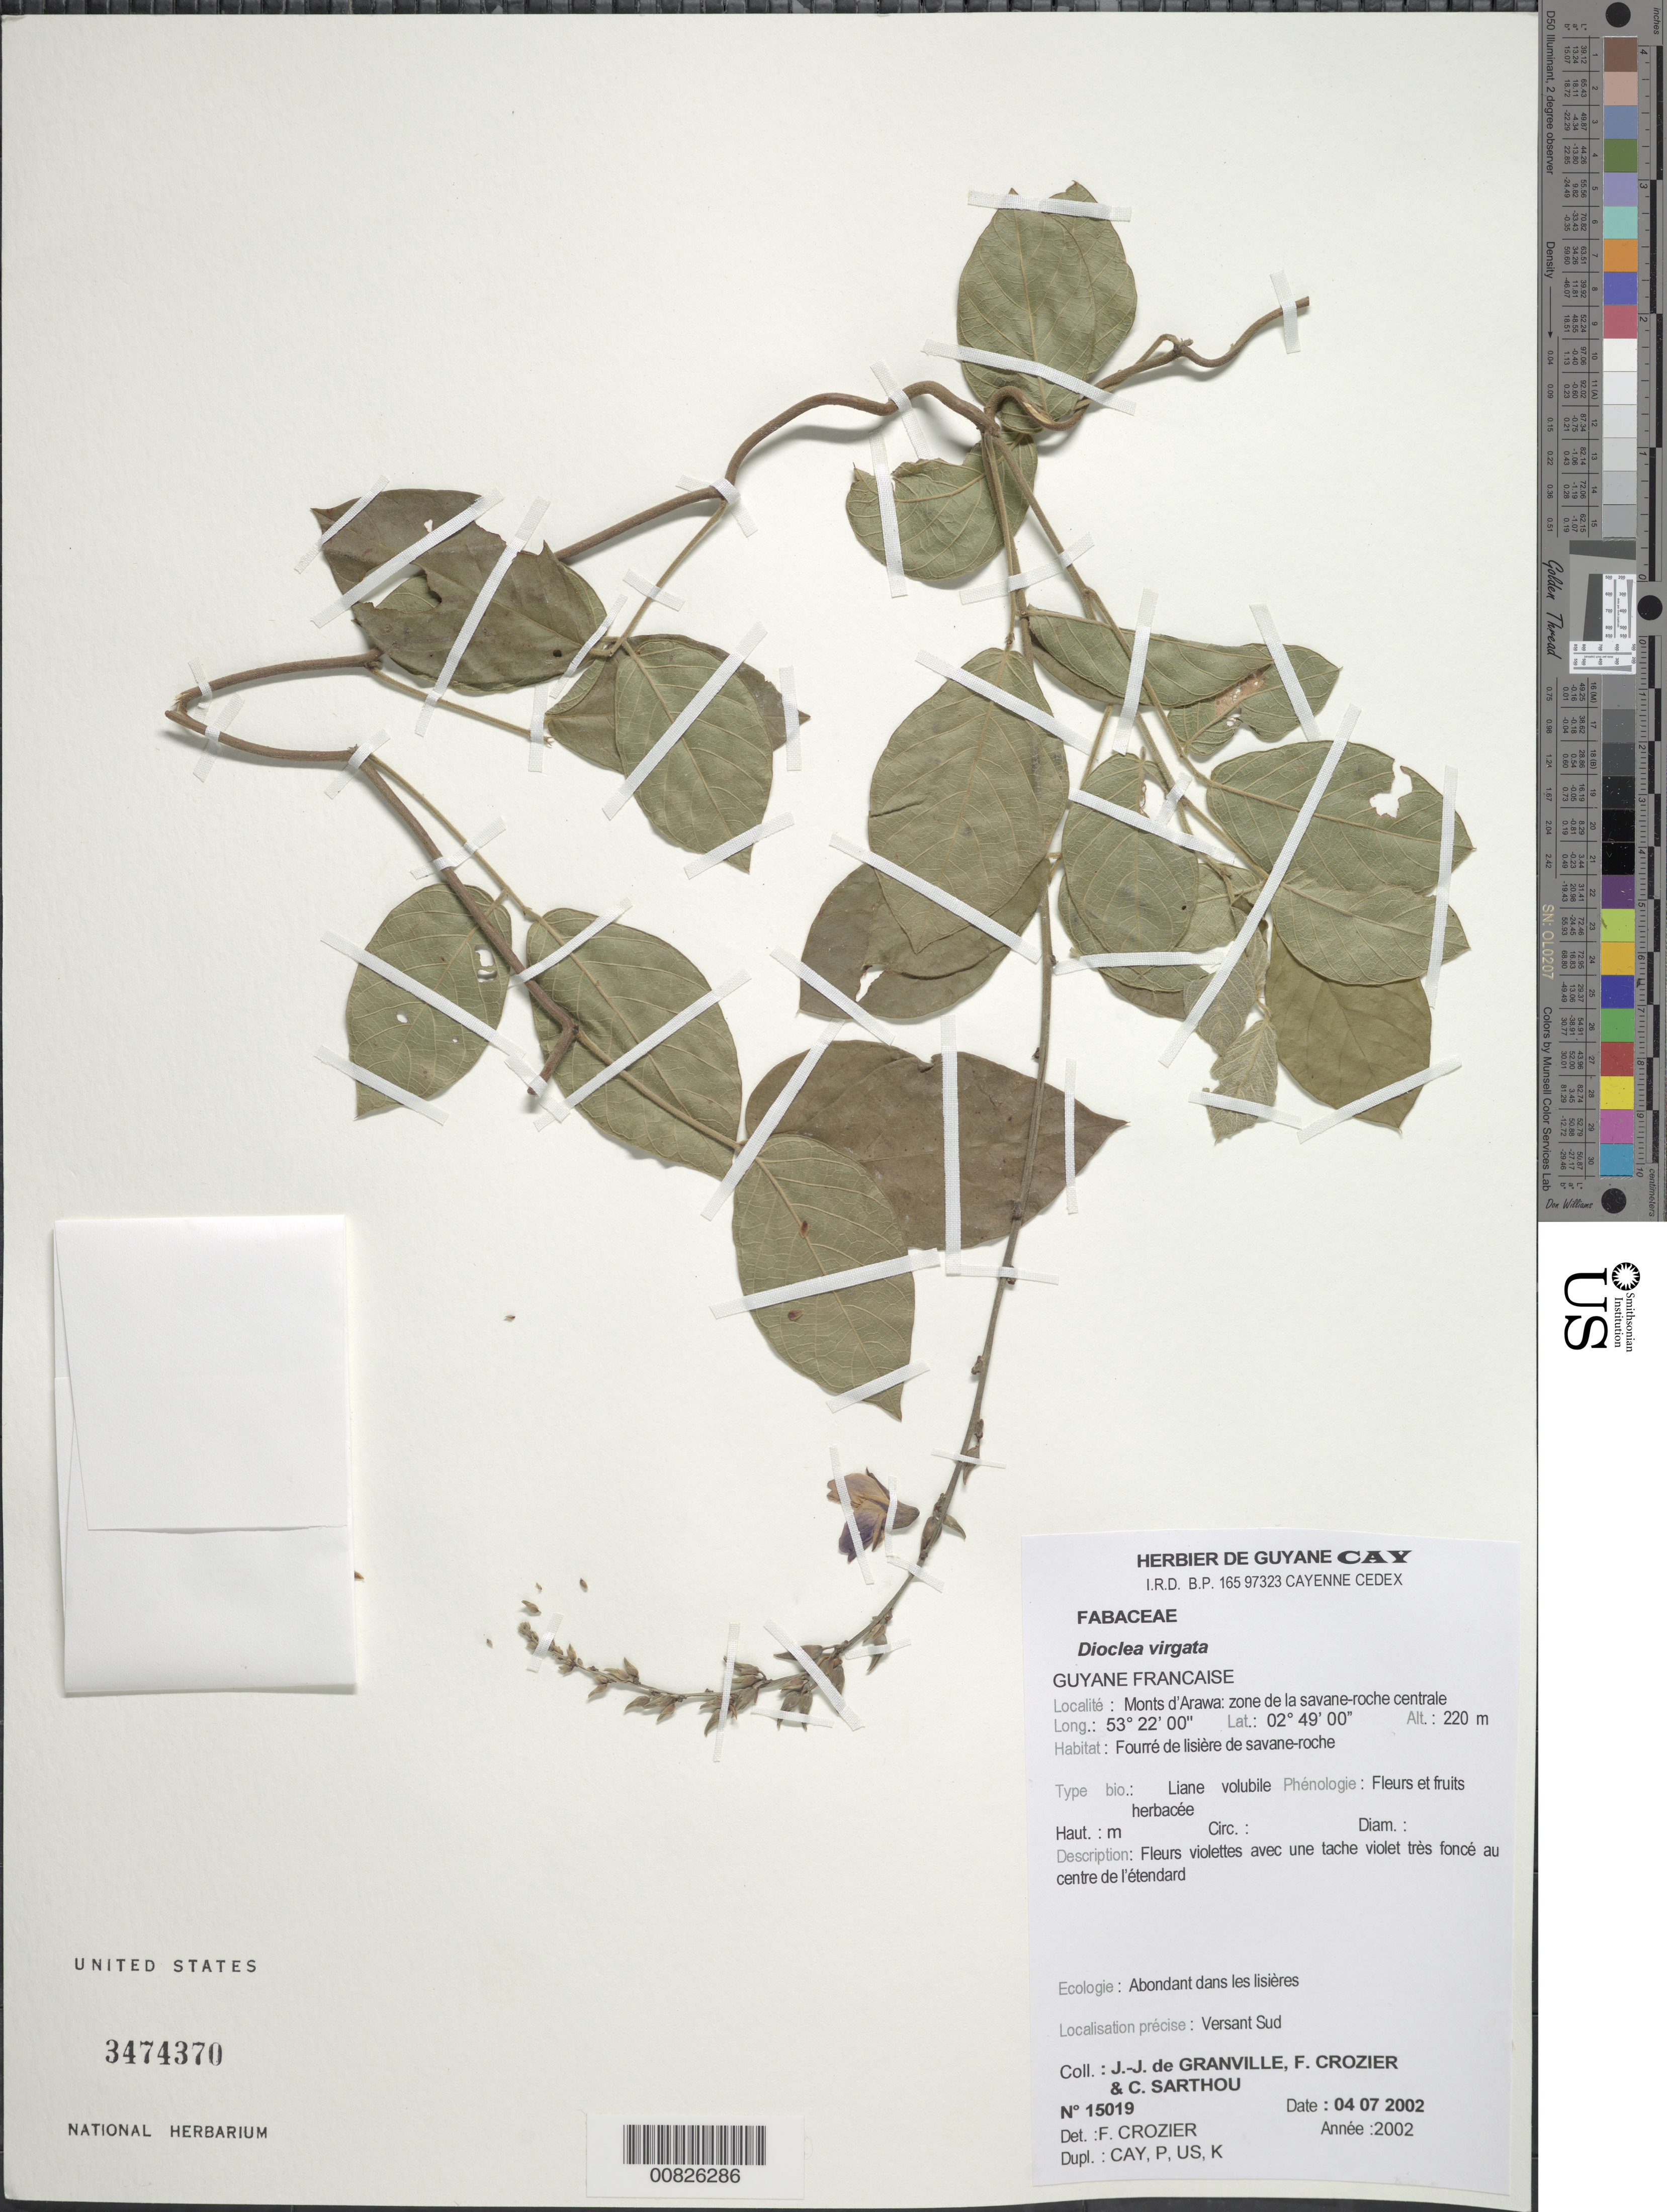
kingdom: Plantae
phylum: Tracheophyta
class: Magnoliopsida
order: Fabales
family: Fabaceae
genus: Dioclea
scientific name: Dioclea virgata var. virgata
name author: (Rich.) Amshoff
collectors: J.-J. de Granville, F. Crozier & C. Sarthou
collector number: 15019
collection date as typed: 4-Jul-02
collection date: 2002-07-04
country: French Guiana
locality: Monts d'Arawa, zone de la savane-roche centrale, versant Sud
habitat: Fourré de lisière de savane-roche; dans des lisières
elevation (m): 220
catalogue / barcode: US 3474370